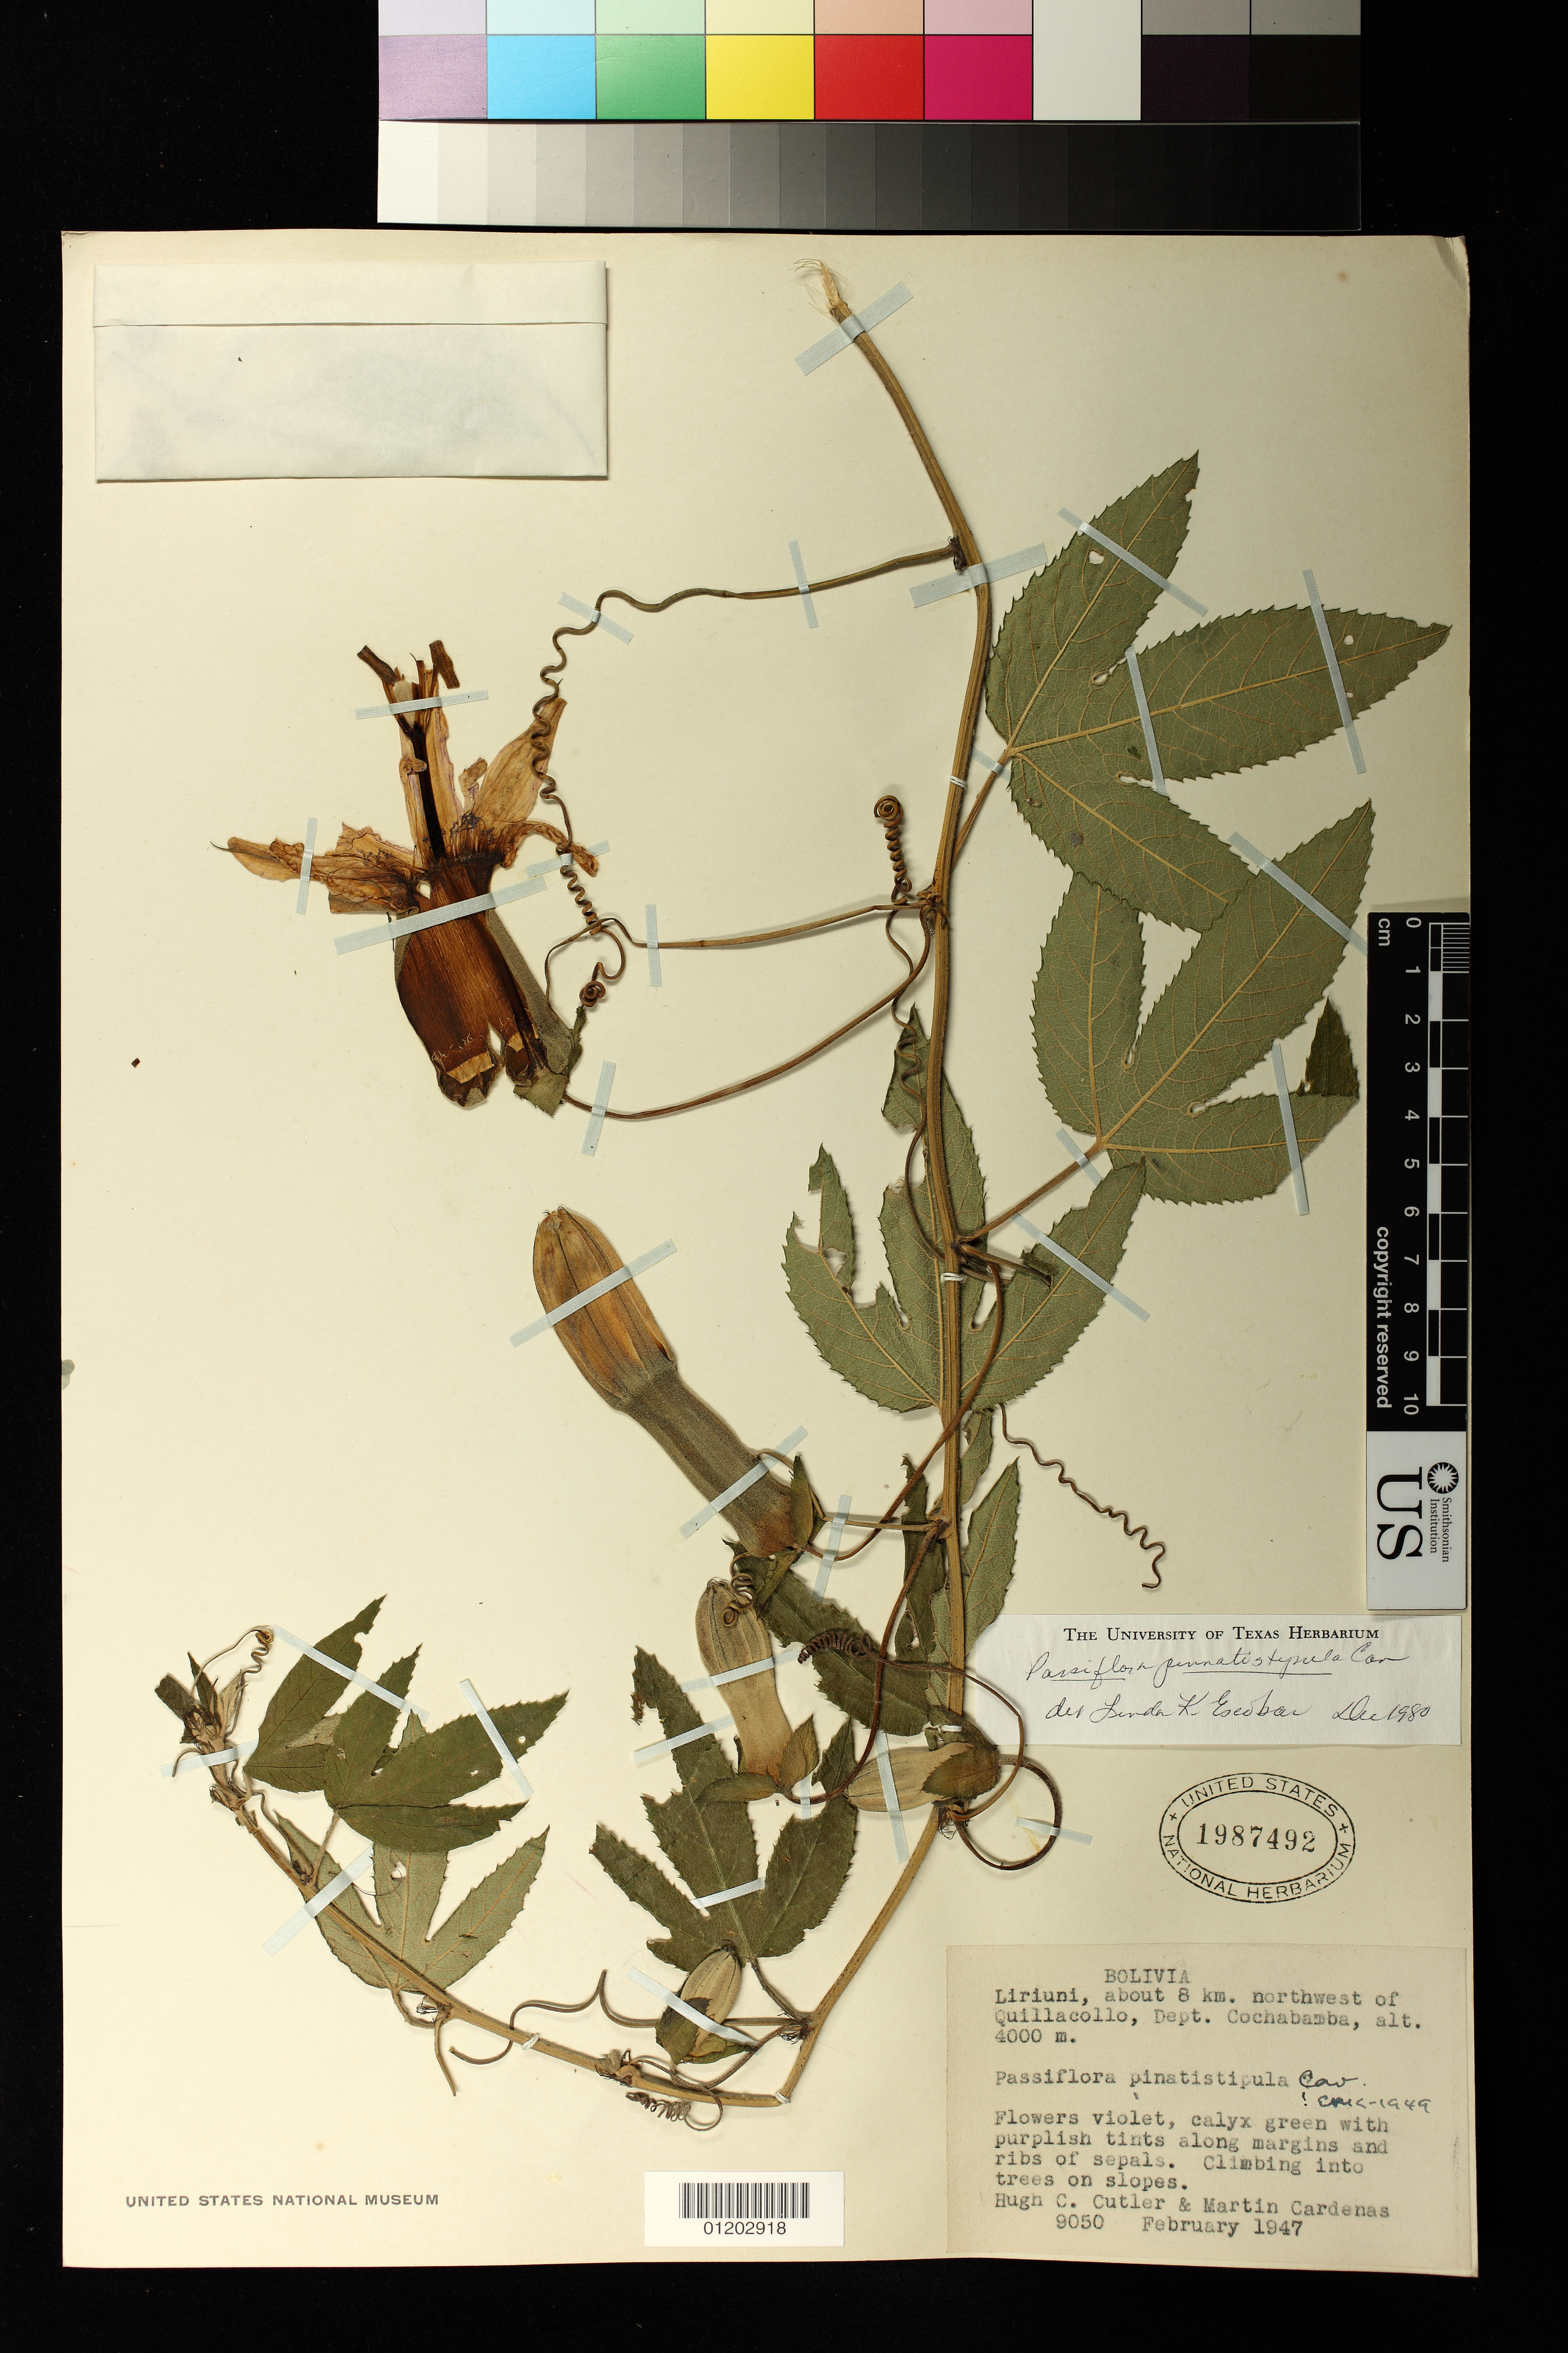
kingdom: Plantae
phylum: Tracheophyta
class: Magnoliopsida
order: Malpighiales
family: Passifloraceae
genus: Passiflora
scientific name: Passiflora pinnatistipula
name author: Cav.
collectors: H. C. Cutler & M. Cárdenas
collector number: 9050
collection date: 1947-02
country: Bolivia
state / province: Cochabamba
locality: Liriuni, about 8 km. NW of Quillacollo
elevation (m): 4000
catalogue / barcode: US 1987492